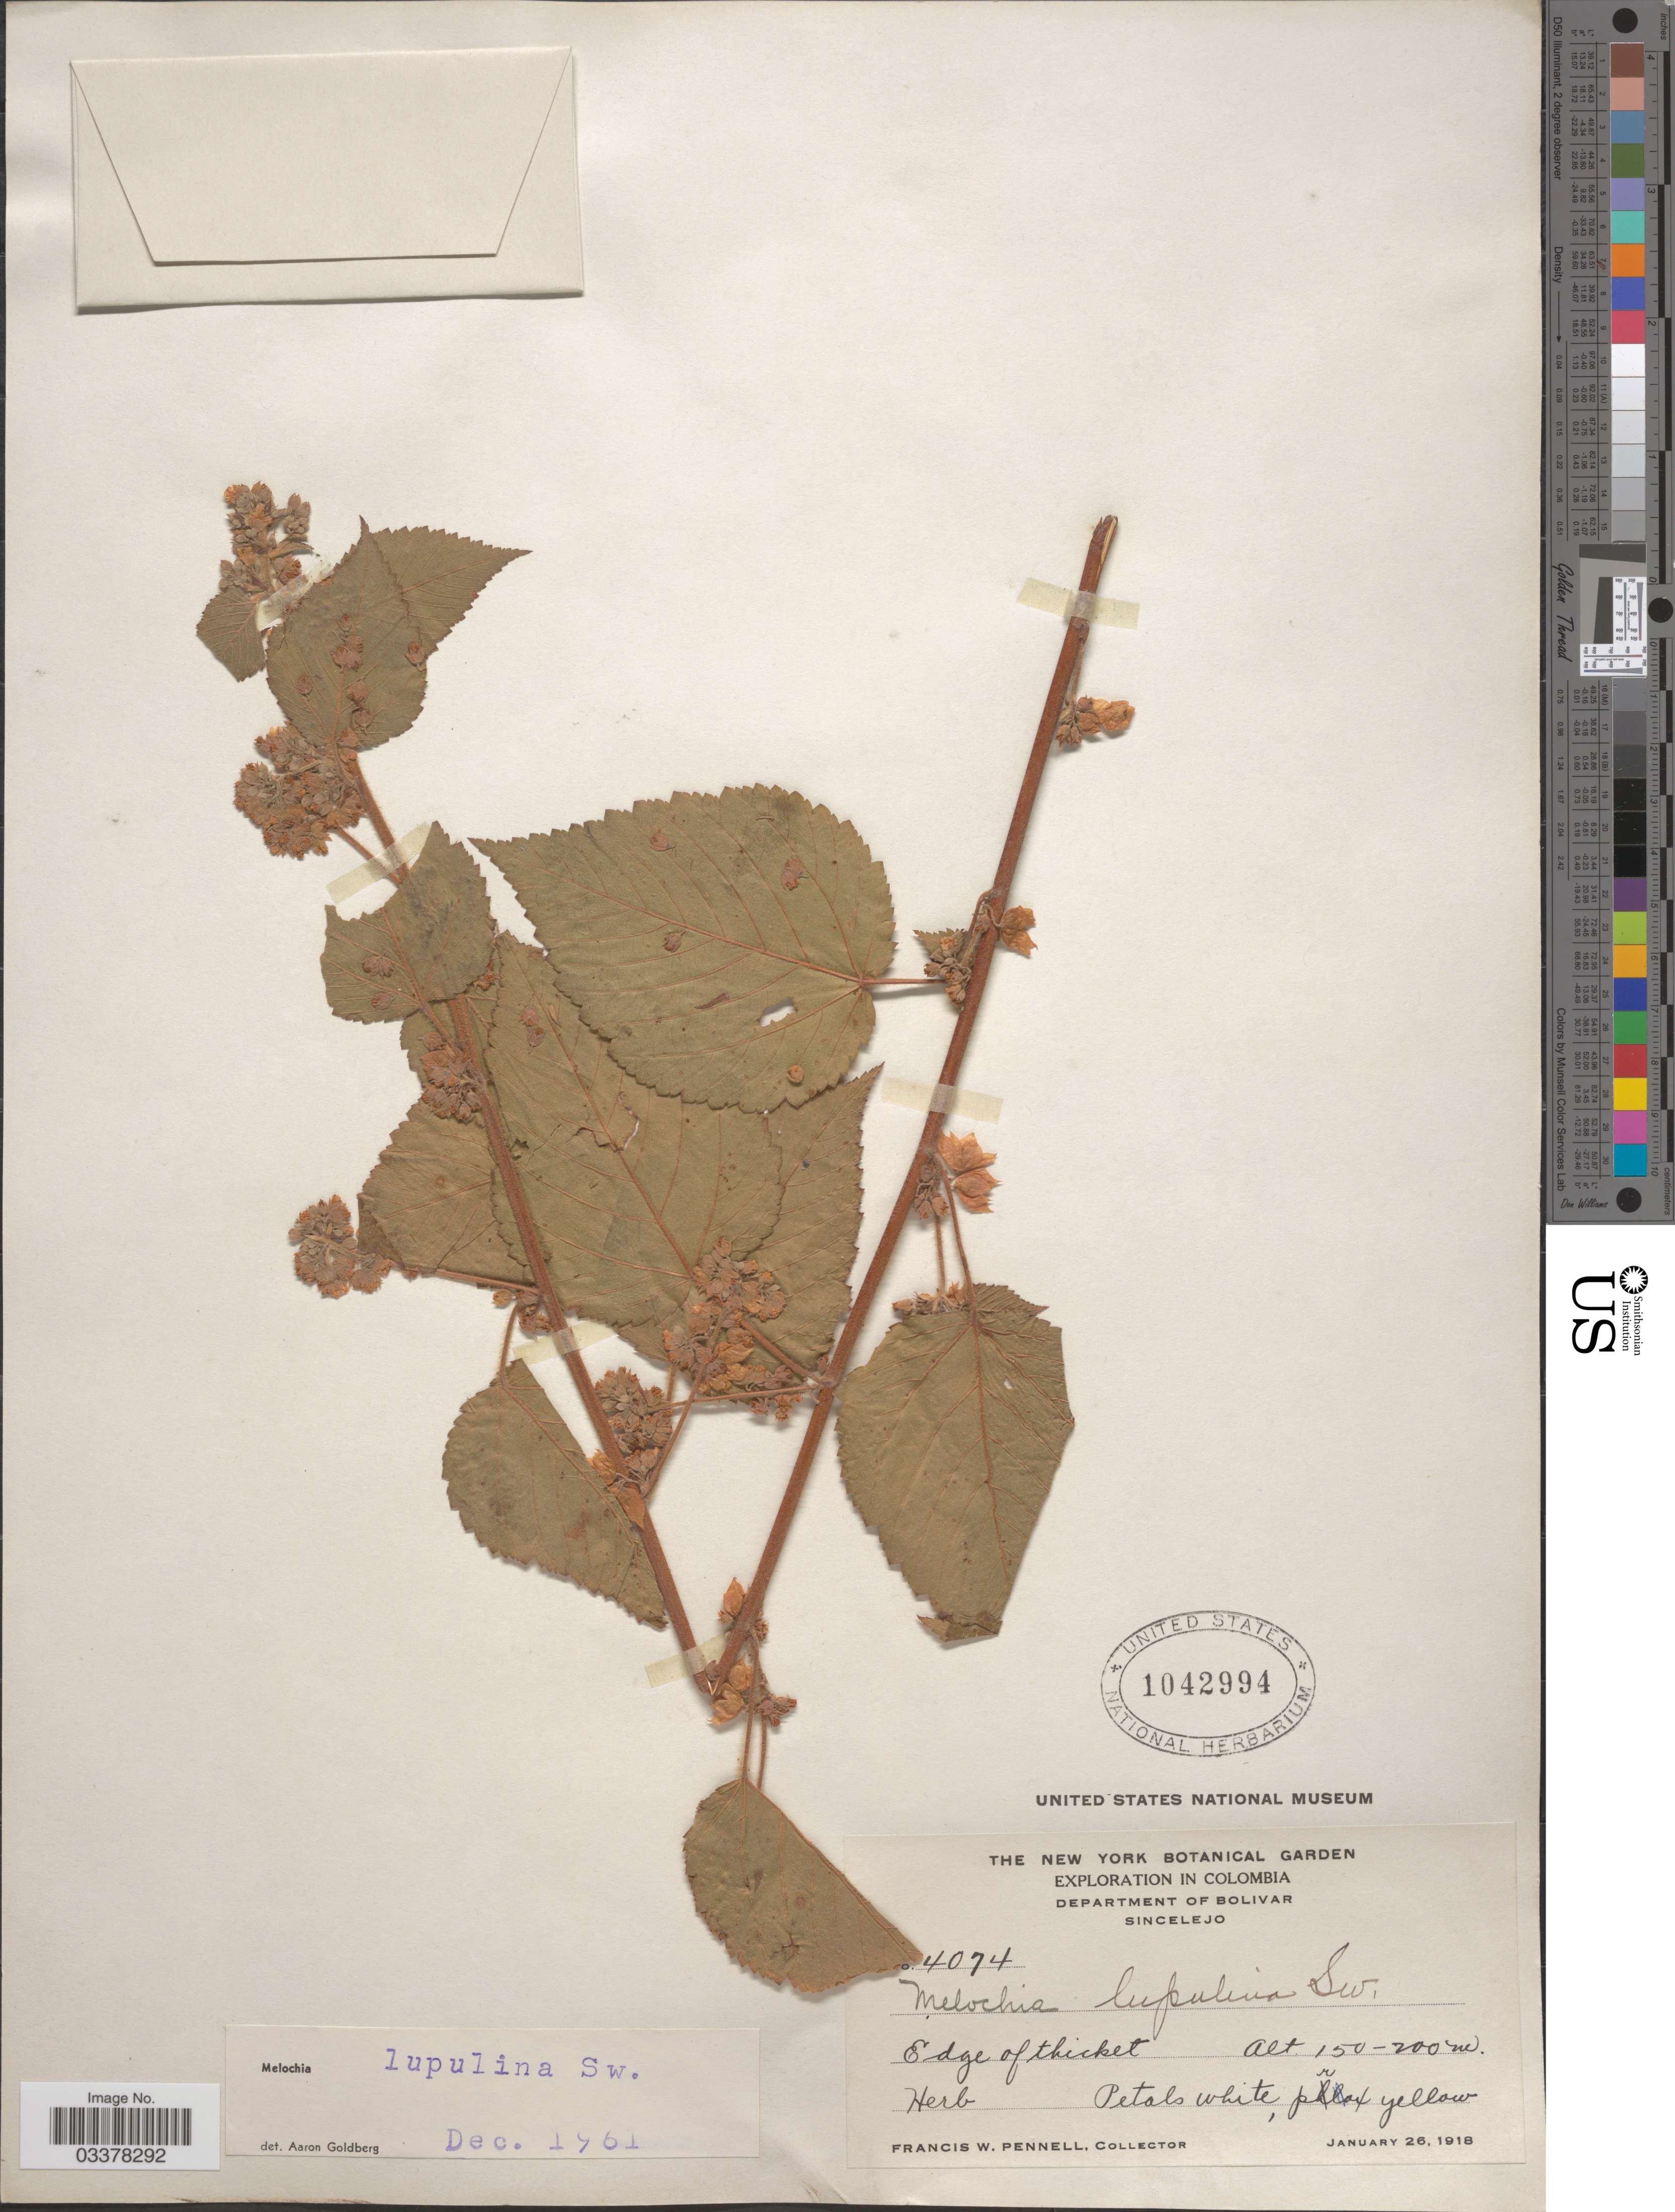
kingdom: Plantae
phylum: Tracheophyta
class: Magnoliopsida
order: Malvales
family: Malvaceae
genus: Melochia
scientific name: Melochia lupulina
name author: Sw.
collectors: F. W. Pennell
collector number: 4074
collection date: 1918-01-26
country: Colombia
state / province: Bolívar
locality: Department of Bolivar, Sincelejo.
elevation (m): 150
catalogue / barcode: US 1042994